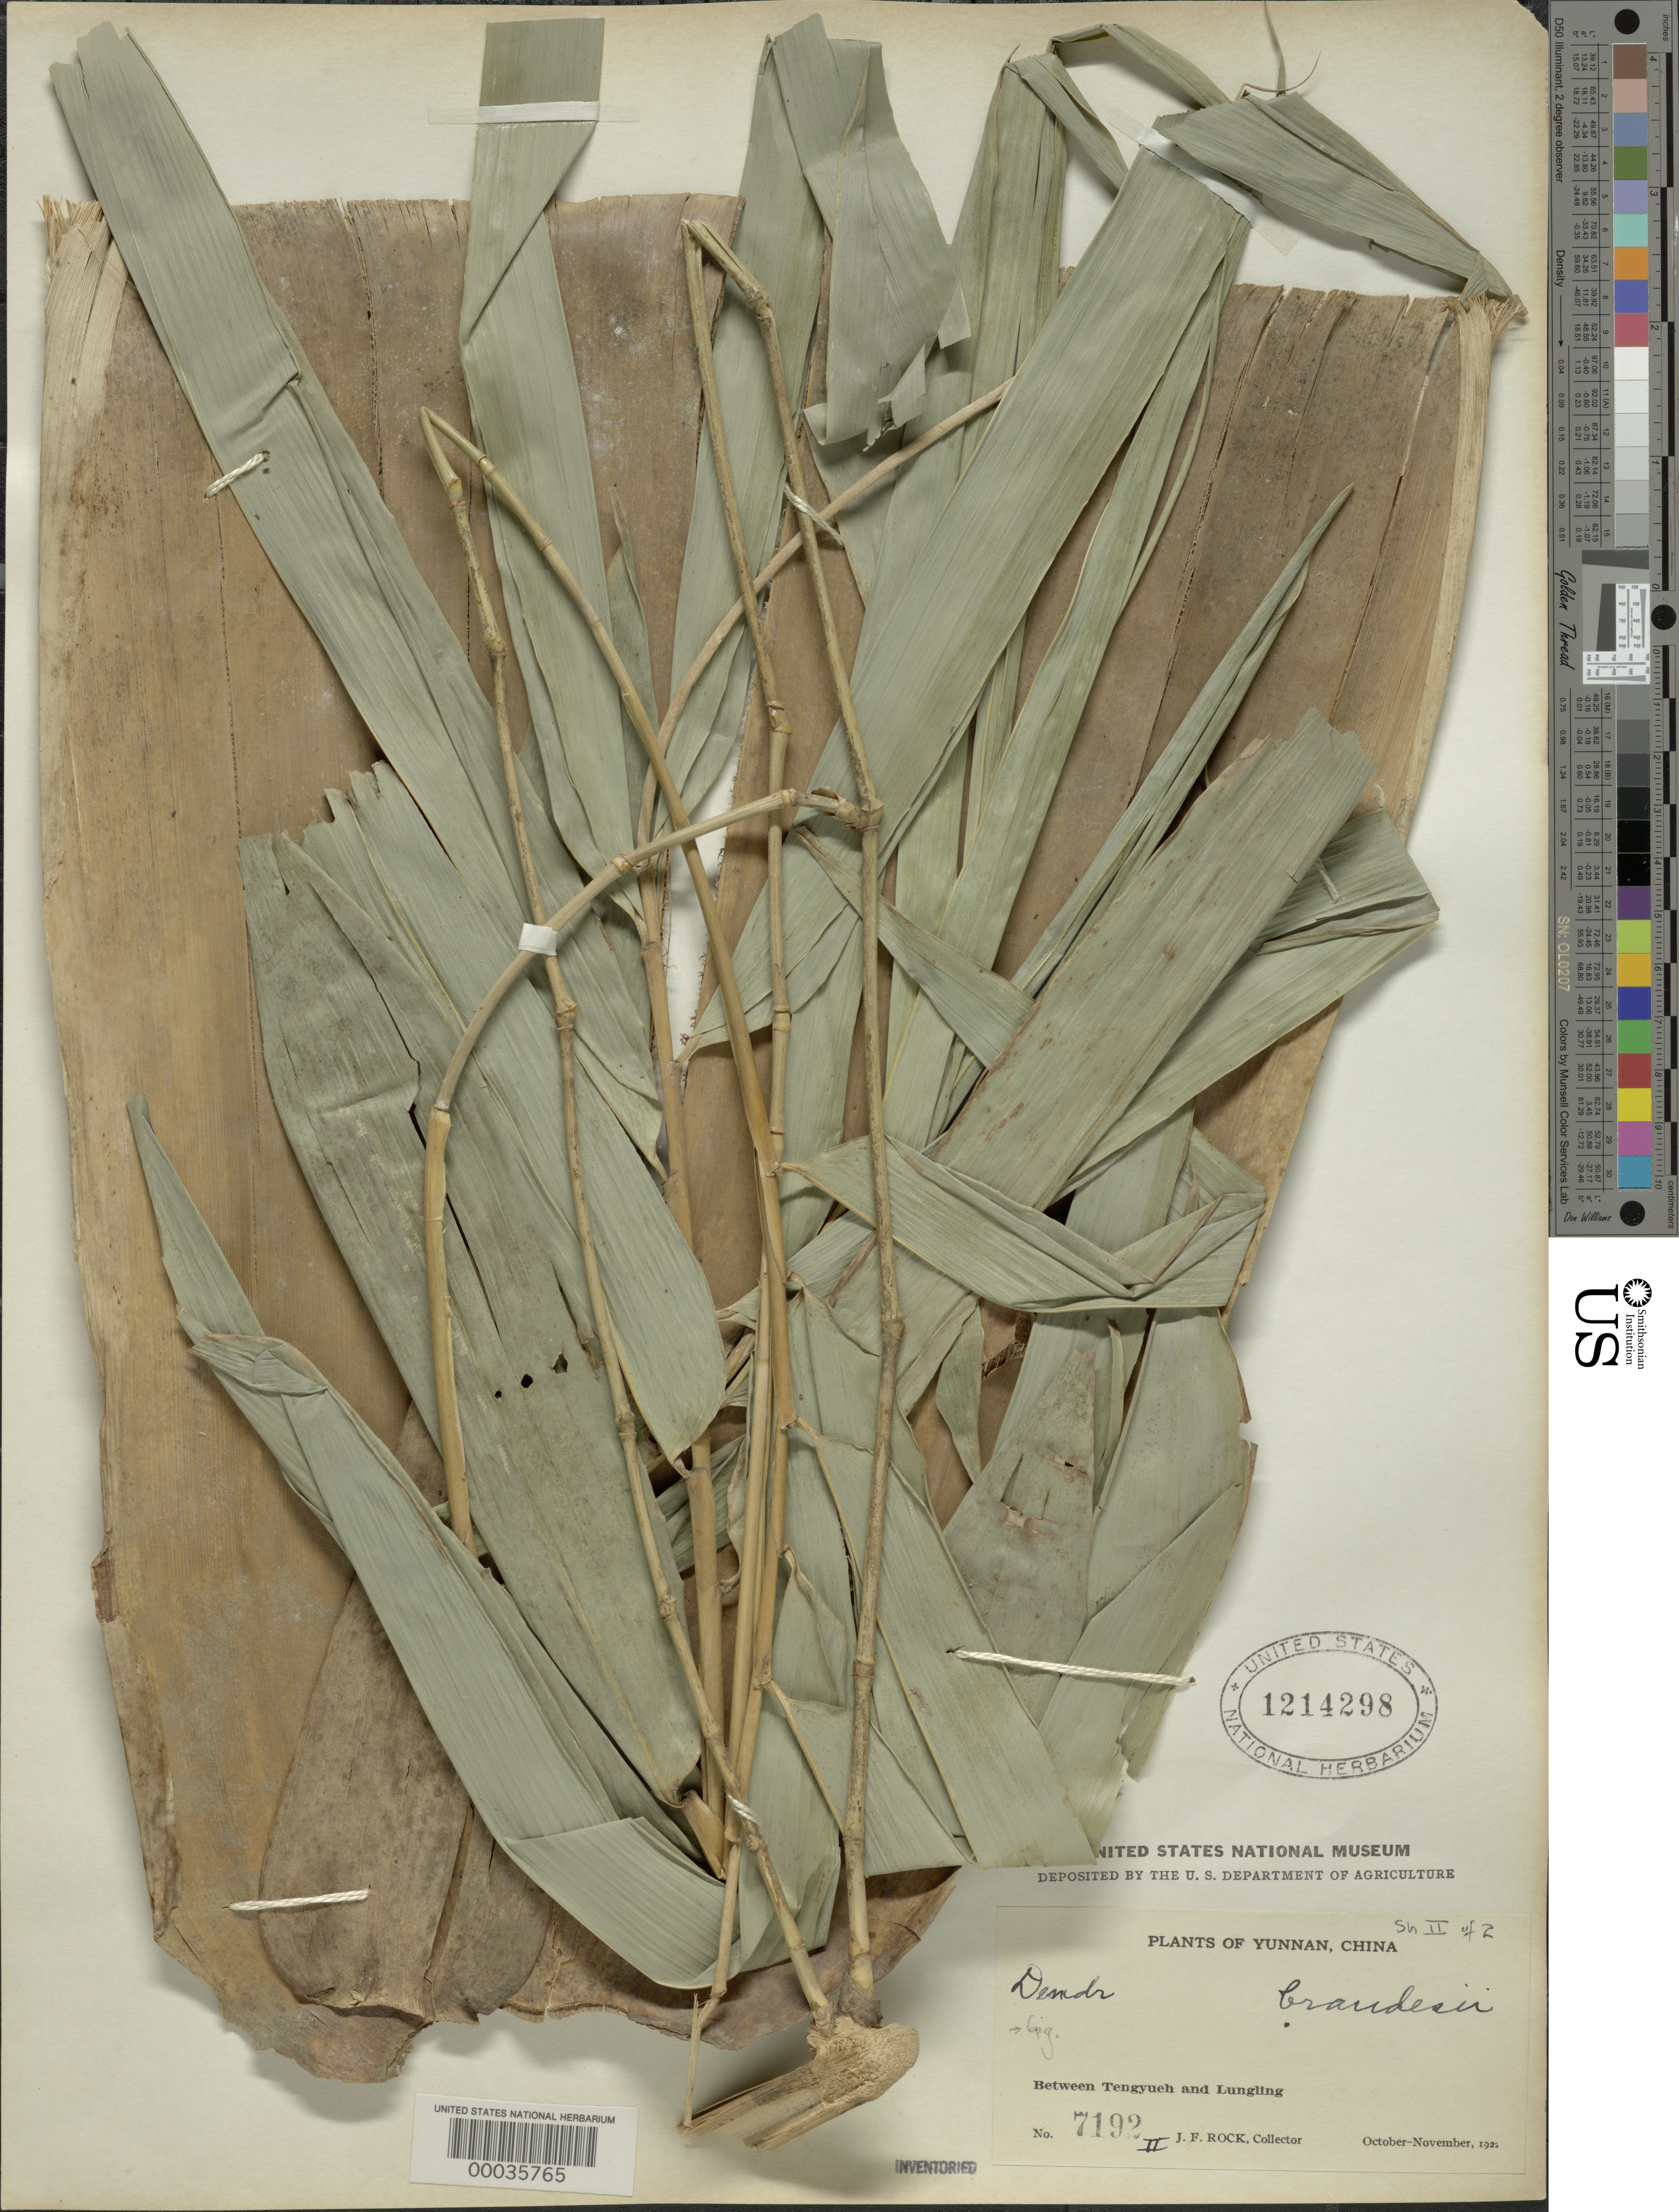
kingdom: Plantae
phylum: Tracheophyta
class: Liliopsida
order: Poales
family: Poaceae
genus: Dendrocalamus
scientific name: Dendrocalamus brandisii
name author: (Munro) Kurz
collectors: J. F. Rock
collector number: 7192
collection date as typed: Oct 1922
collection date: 1922-10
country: China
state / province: Yunnan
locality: Tengyueh, Lungling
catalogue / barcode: US 1214298